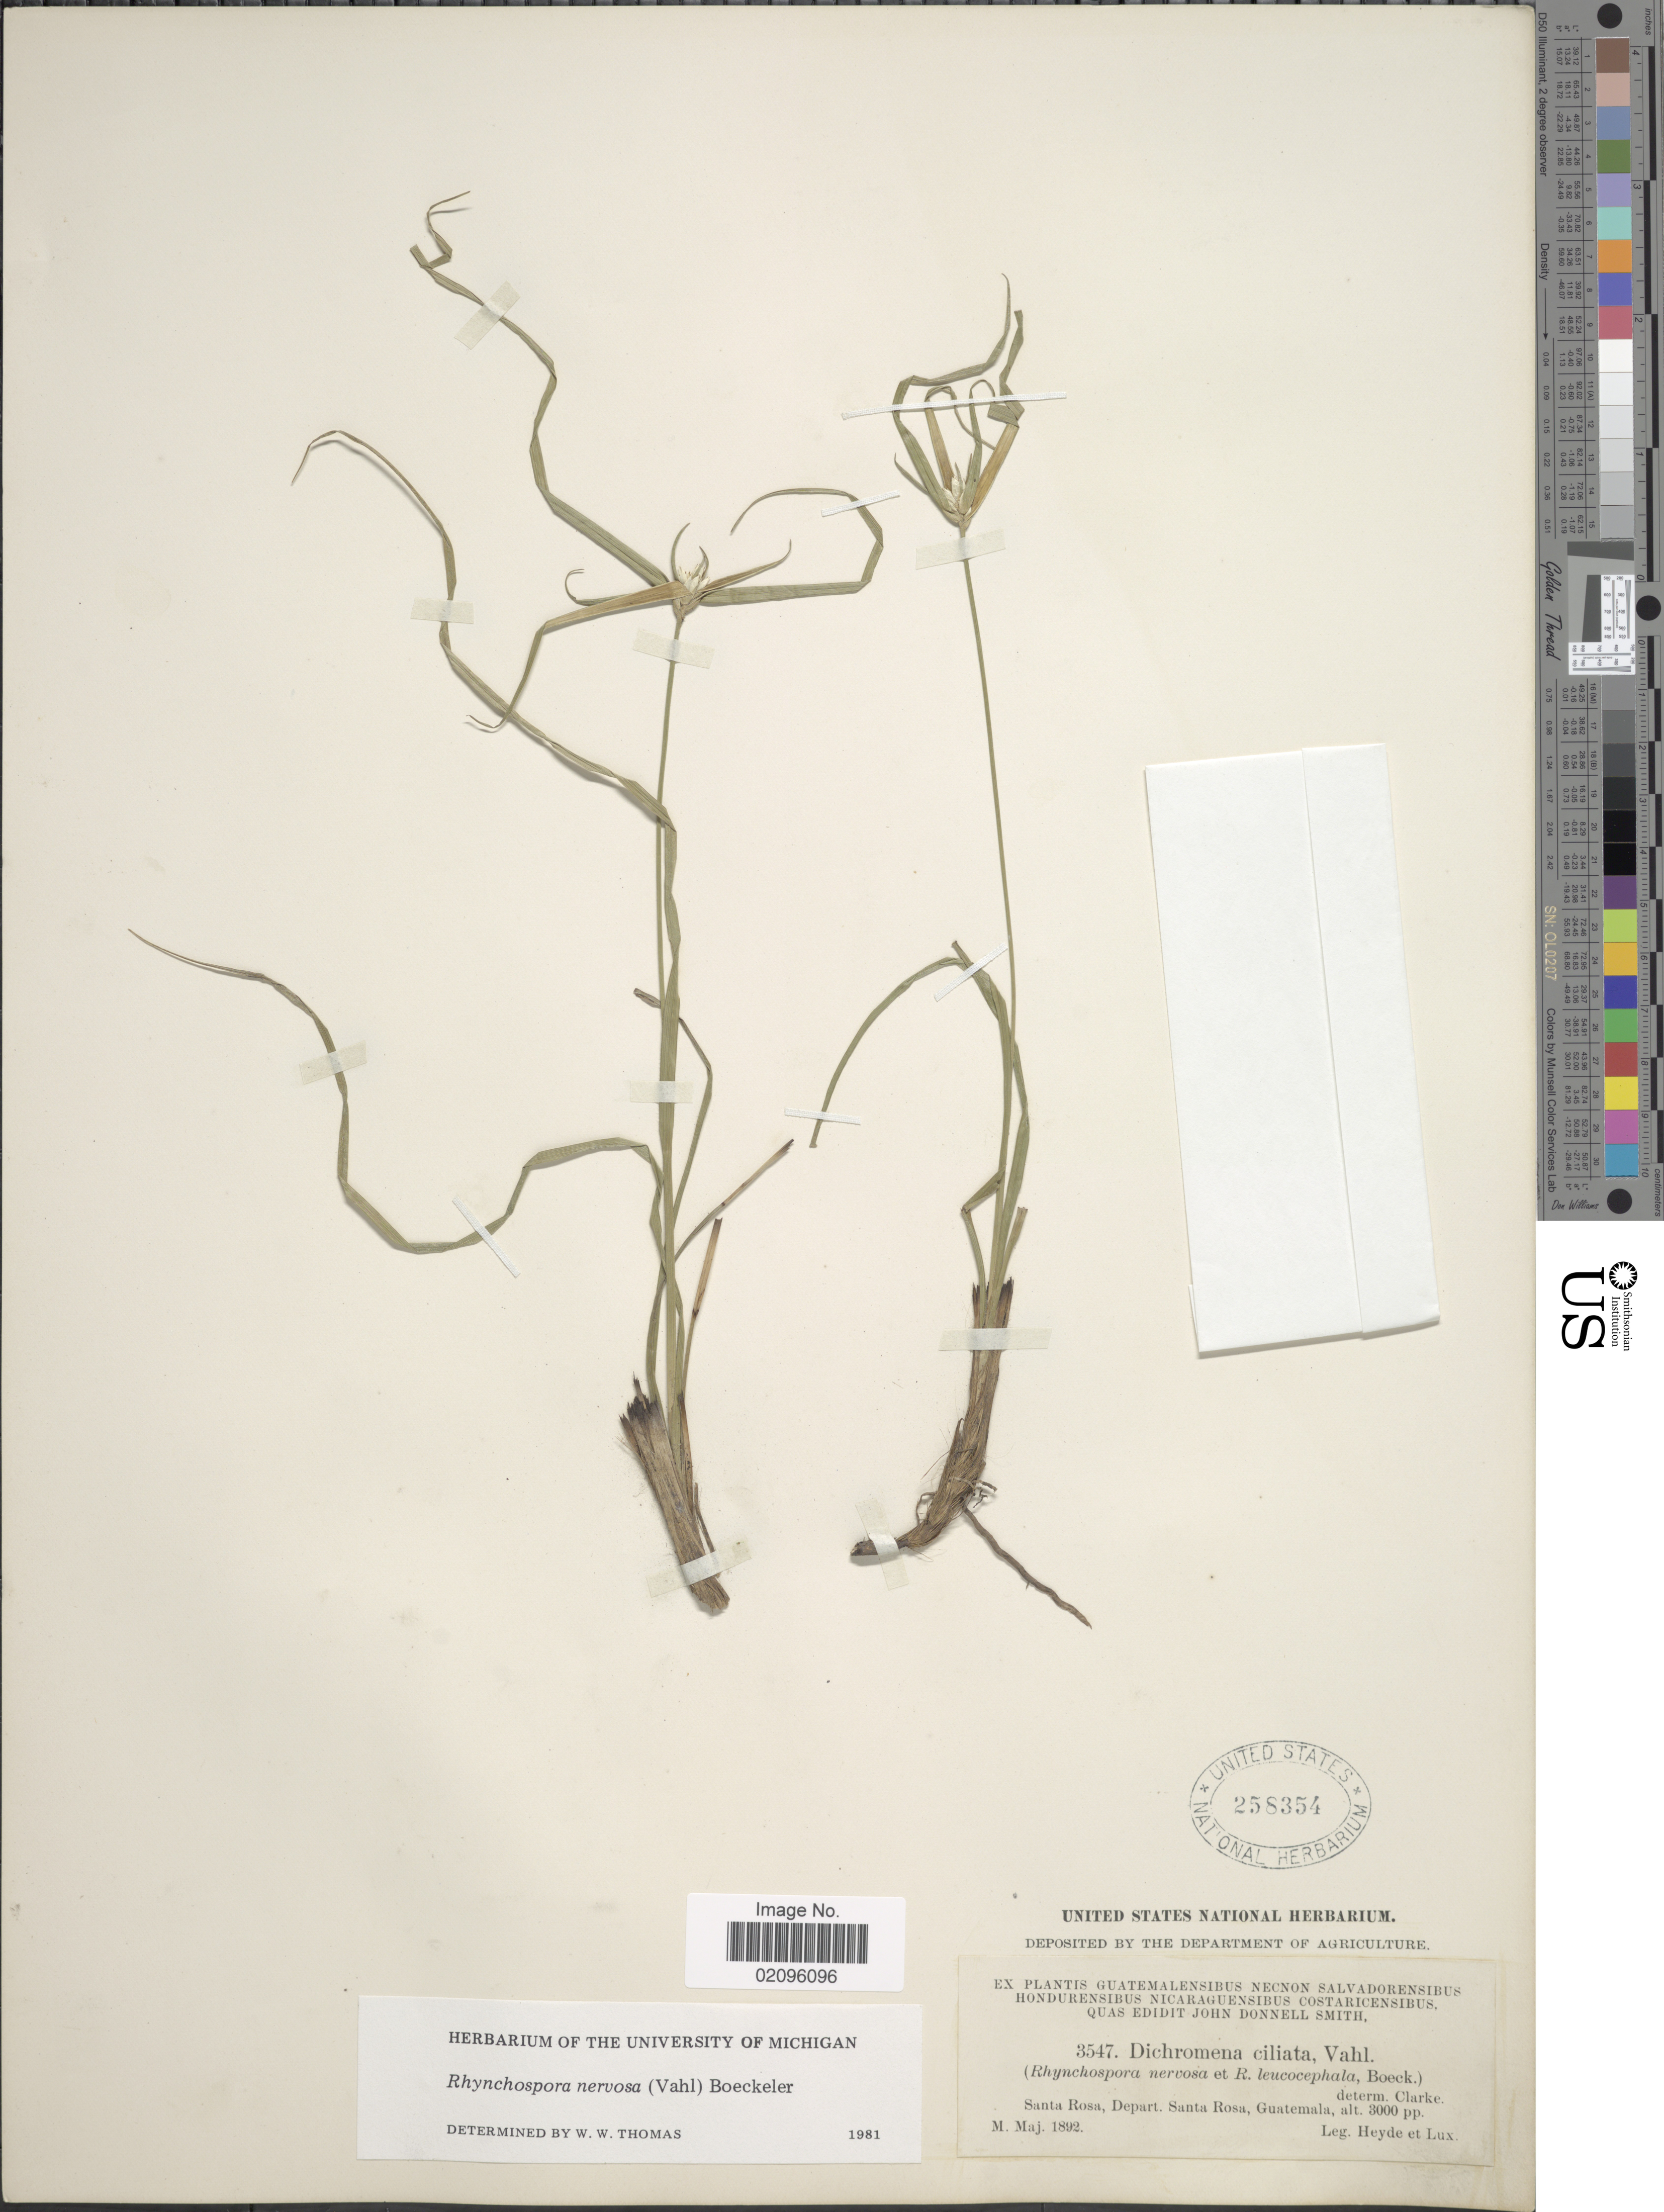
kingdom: Plantae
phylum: Tracheophyta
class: Liliopsida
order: Poales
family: Cyperaceae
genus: Rhynchospora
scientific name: Rhynchospora nervosa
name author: (Vahl) Boeckeler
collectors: Heyde & Lux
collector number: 3547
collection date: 1892-05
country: Guatemala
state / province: Santa Rosa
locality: Santa Rosa.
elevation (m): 914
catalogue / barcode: US 258354